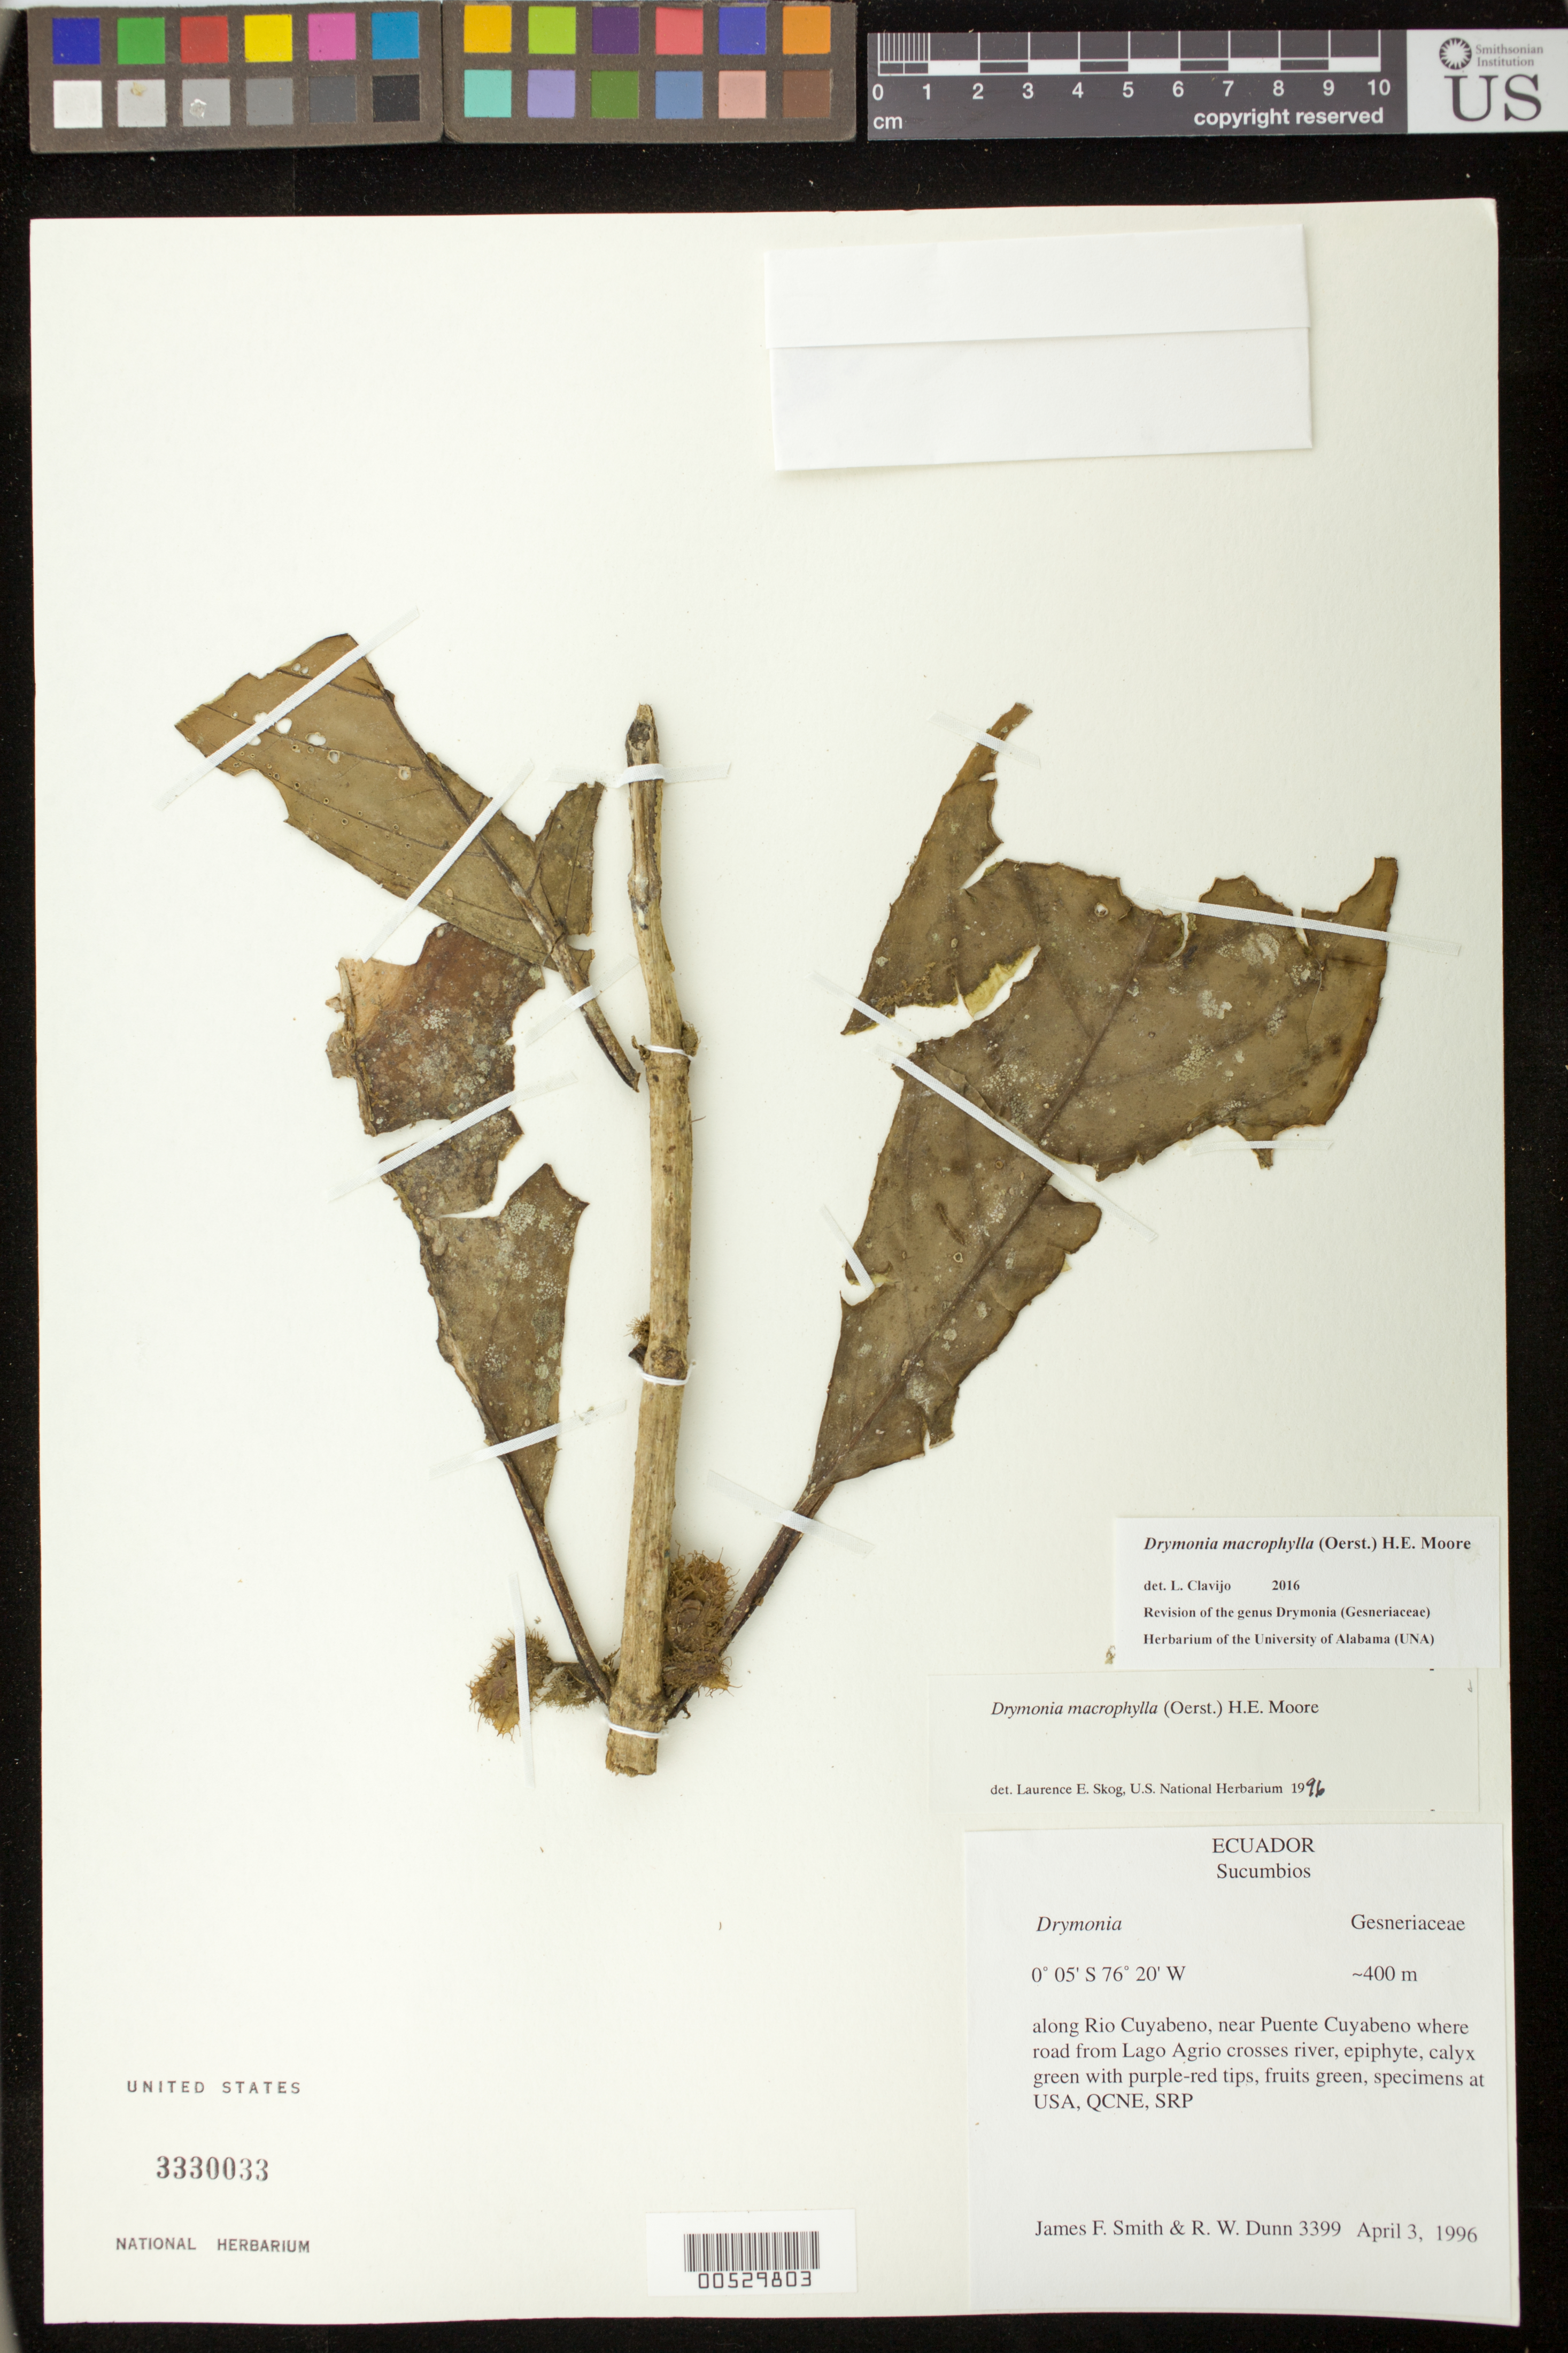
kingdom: Plantae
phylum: Tracheophyta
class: Magnoliopsida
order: Lamiales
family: Gesneriaceae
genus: Drymonia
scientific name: Drymonia macrophylla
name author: (Oerst.) H.E. Moore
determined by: Skog, Laurence E.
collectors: J. Smith & R. Dunn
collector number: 3399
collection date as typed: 03 Apr 1996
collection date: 1996-04-03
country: Ecuador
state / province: Sucumbíos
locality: Along Rio Cuyabeno, near Puente Cuyabeno where road from Lago Agrio crosses river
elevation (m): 400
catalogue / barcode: US 3330033